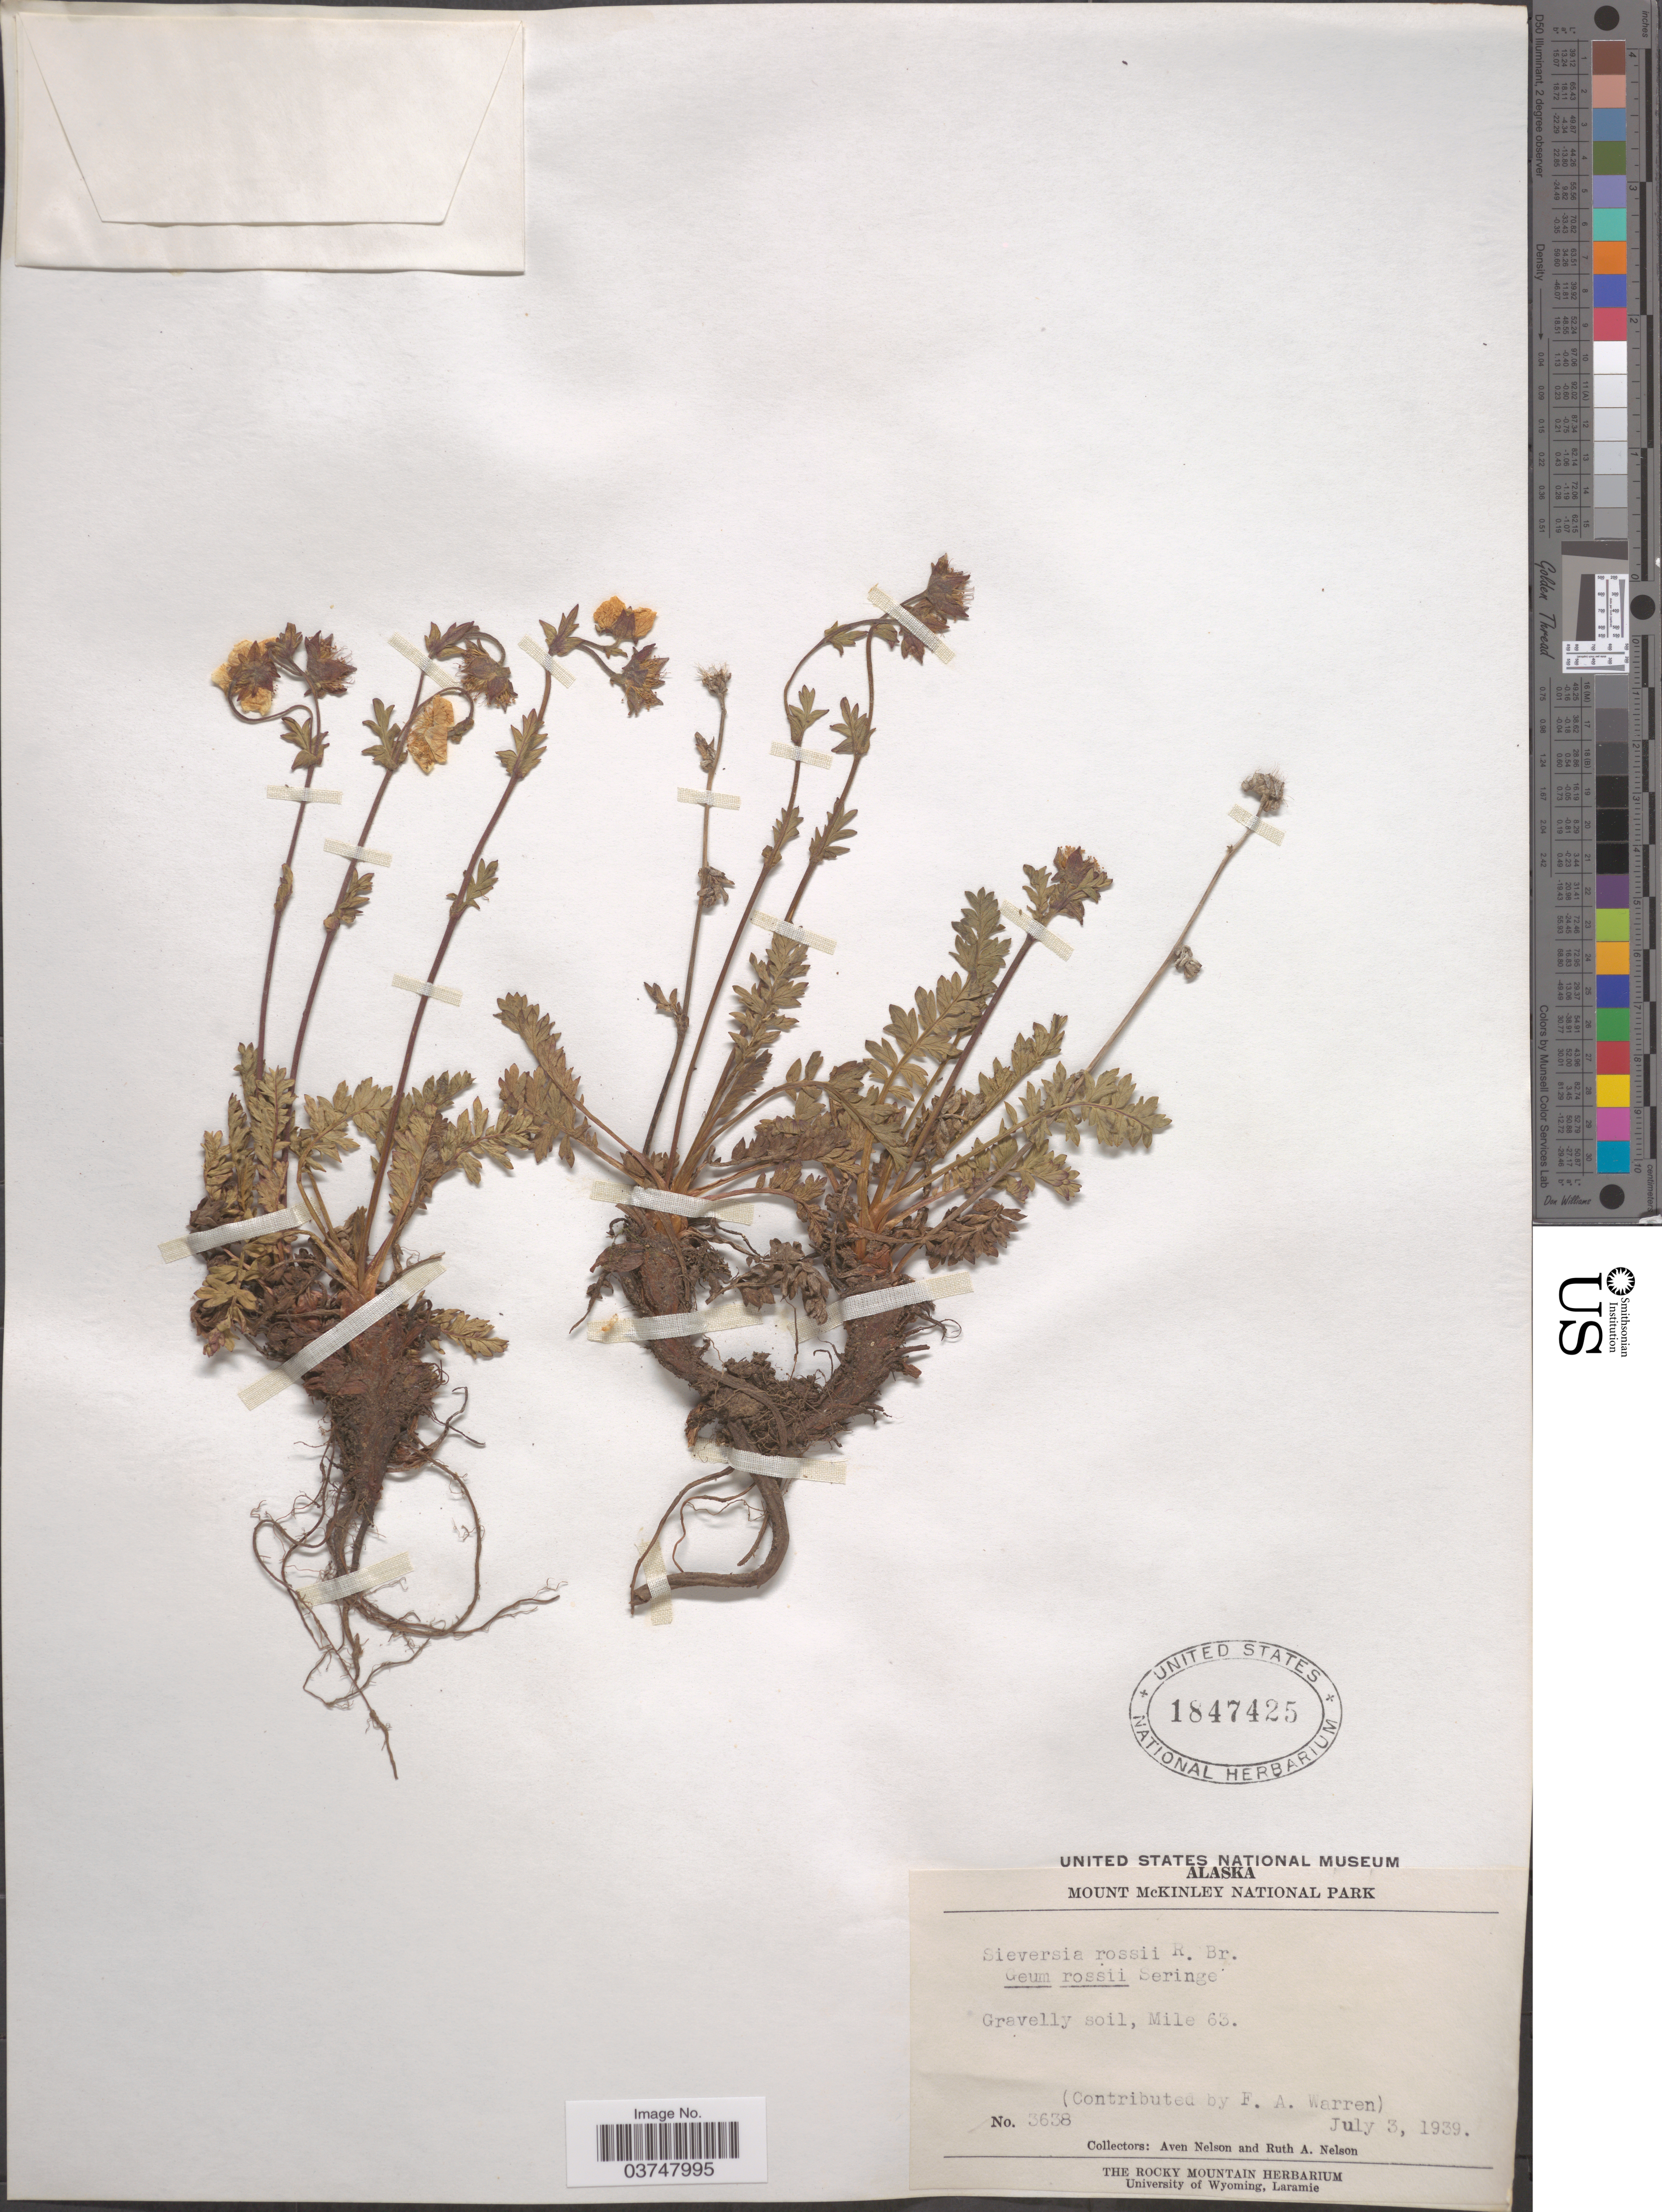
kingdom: Plantae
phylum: Tracheophyta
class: Magnoliopsida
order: Rosales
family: Rosaceae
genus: Geum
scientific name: Geum rossii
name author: (R. Br.) Ser.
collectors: A. Nelson & R. A. Nelson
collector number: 3638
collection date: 1939-07-03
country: United States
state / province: Alaska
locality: Mount McKinley National Park. Gravelly soil, Mile 63.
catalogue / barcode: US 1847425